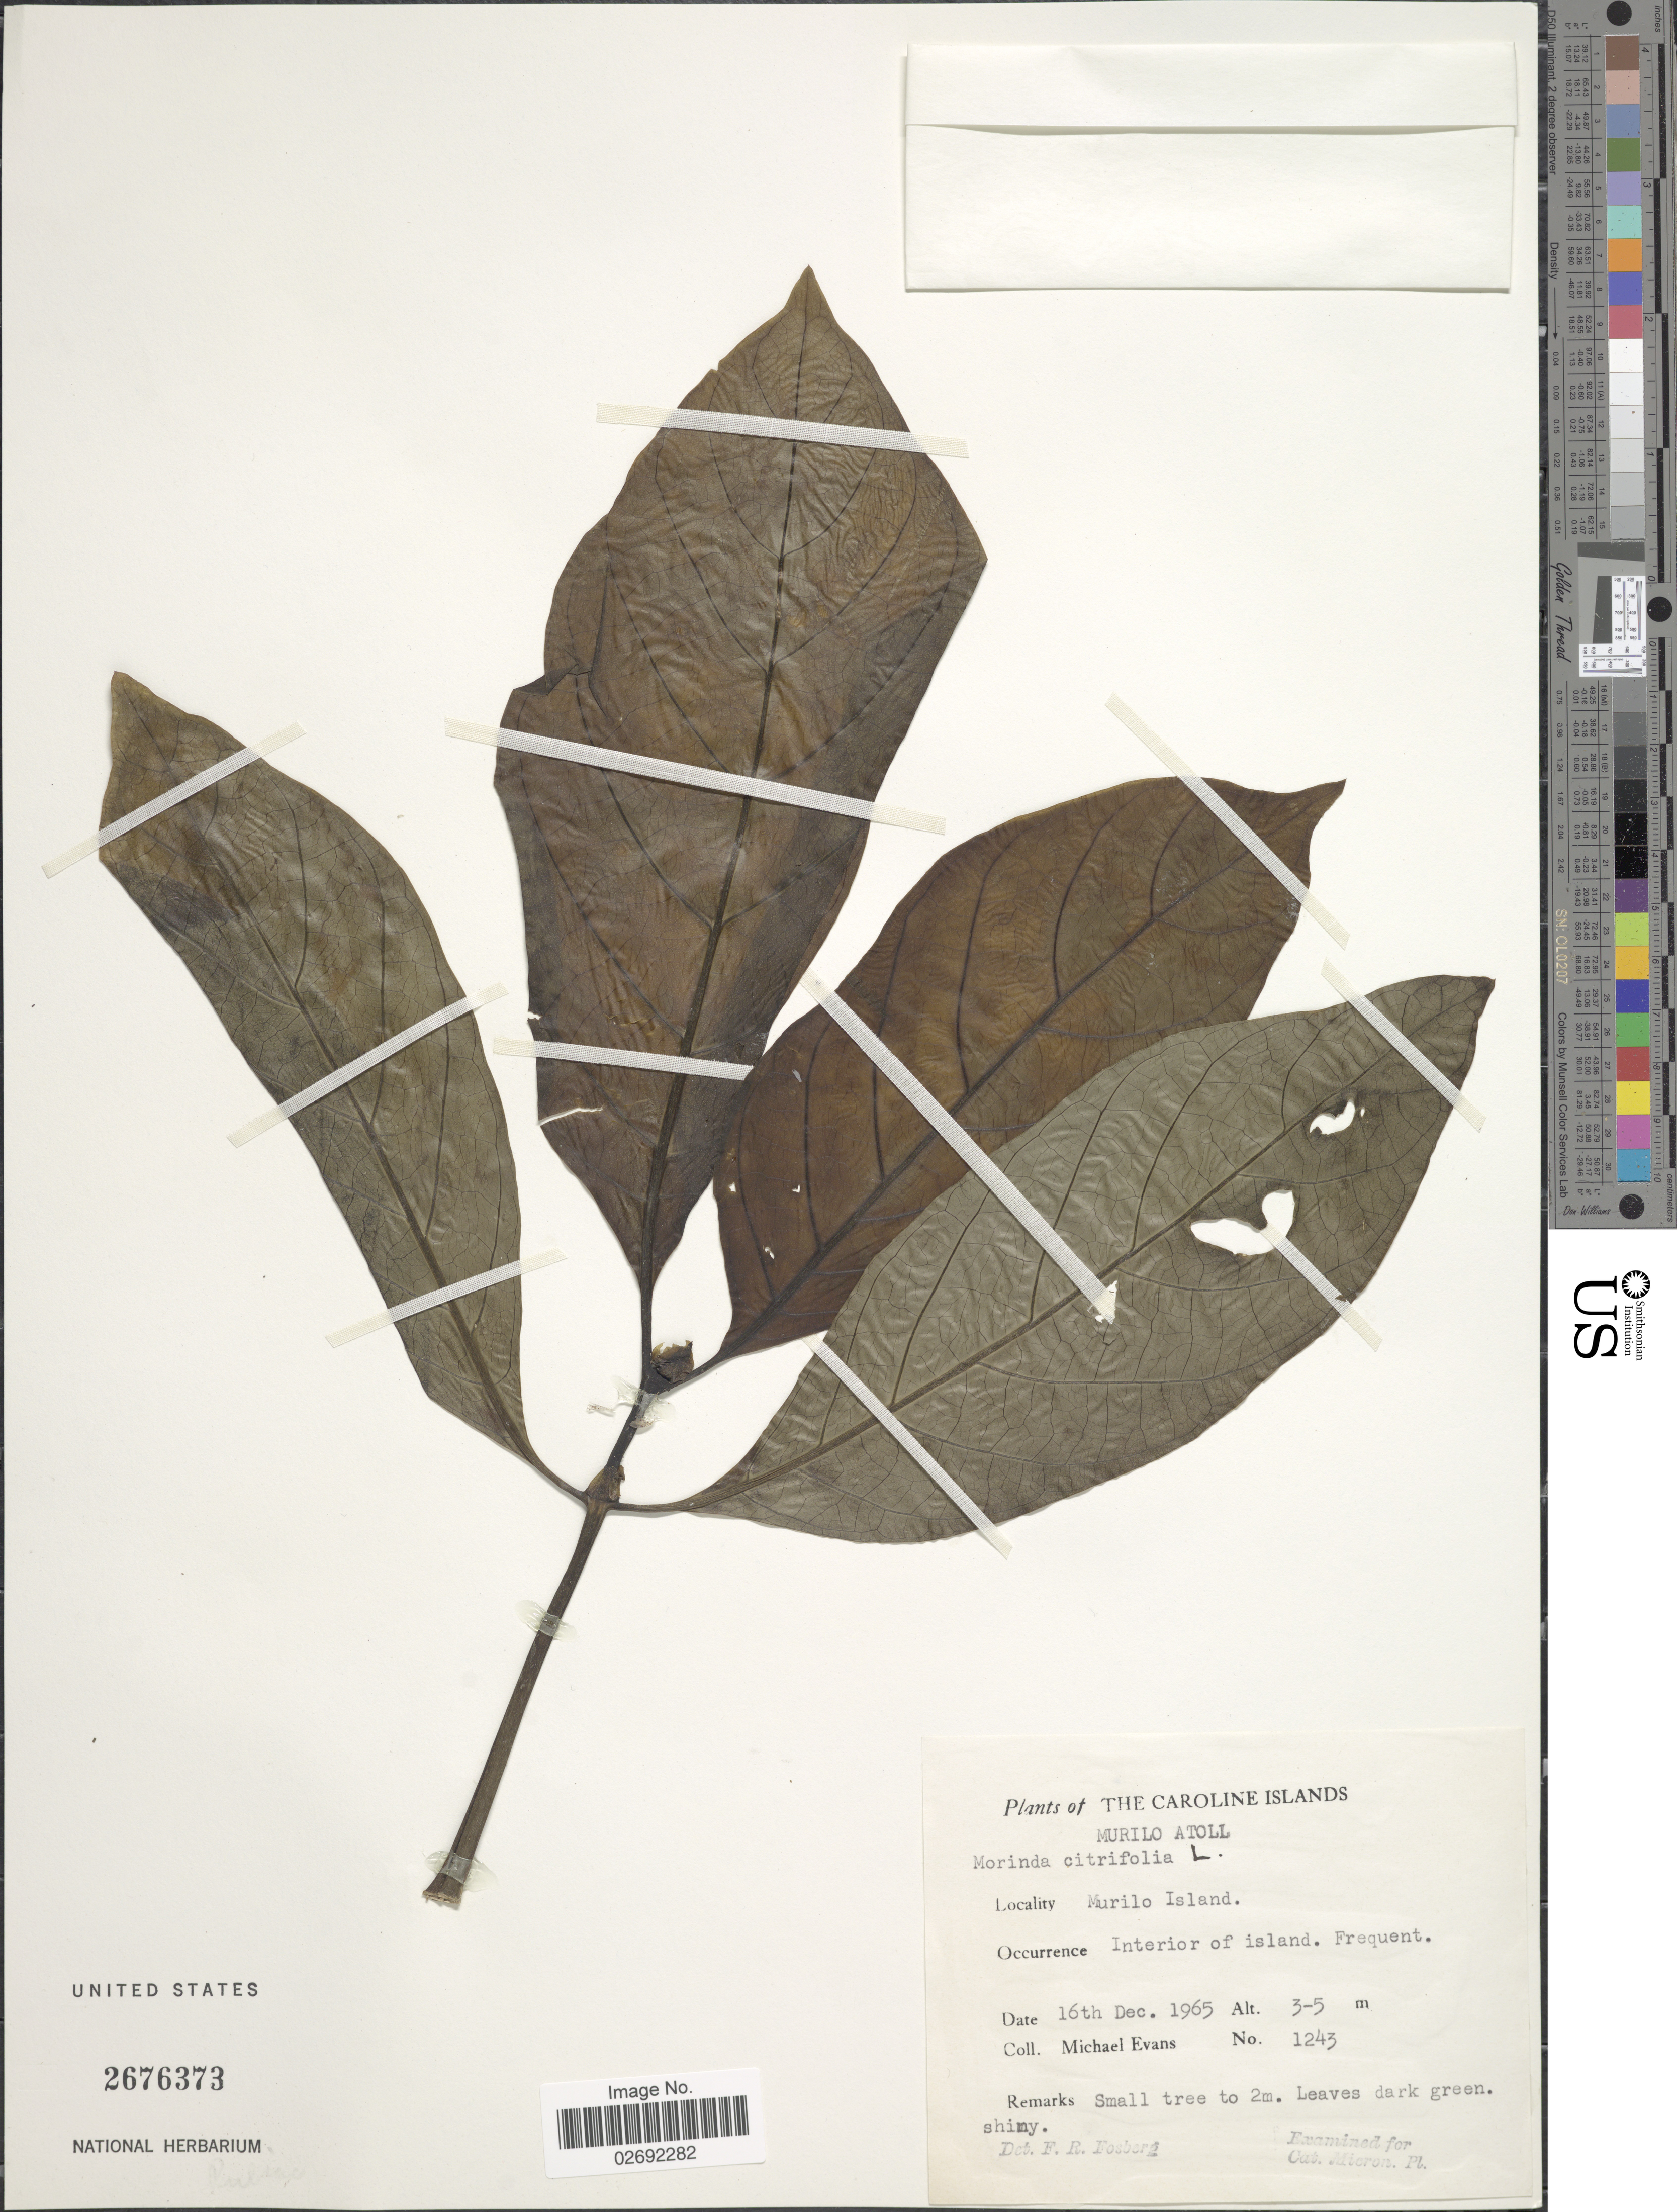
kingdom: Plantae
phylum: Tracheophyta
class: Magnoliopsida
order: Gentianales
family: Rubiaceae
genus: Morinda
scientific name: Morinda citrifolia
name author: L.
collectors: M. Evans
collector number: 1243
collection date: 1965-12-16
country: Micronesia, Federated States of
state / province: Truk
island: Murilo Atoll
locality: Caroline Islands. Murilo Atoll, Murilo Island.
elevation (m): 3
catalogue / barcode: US 2676373